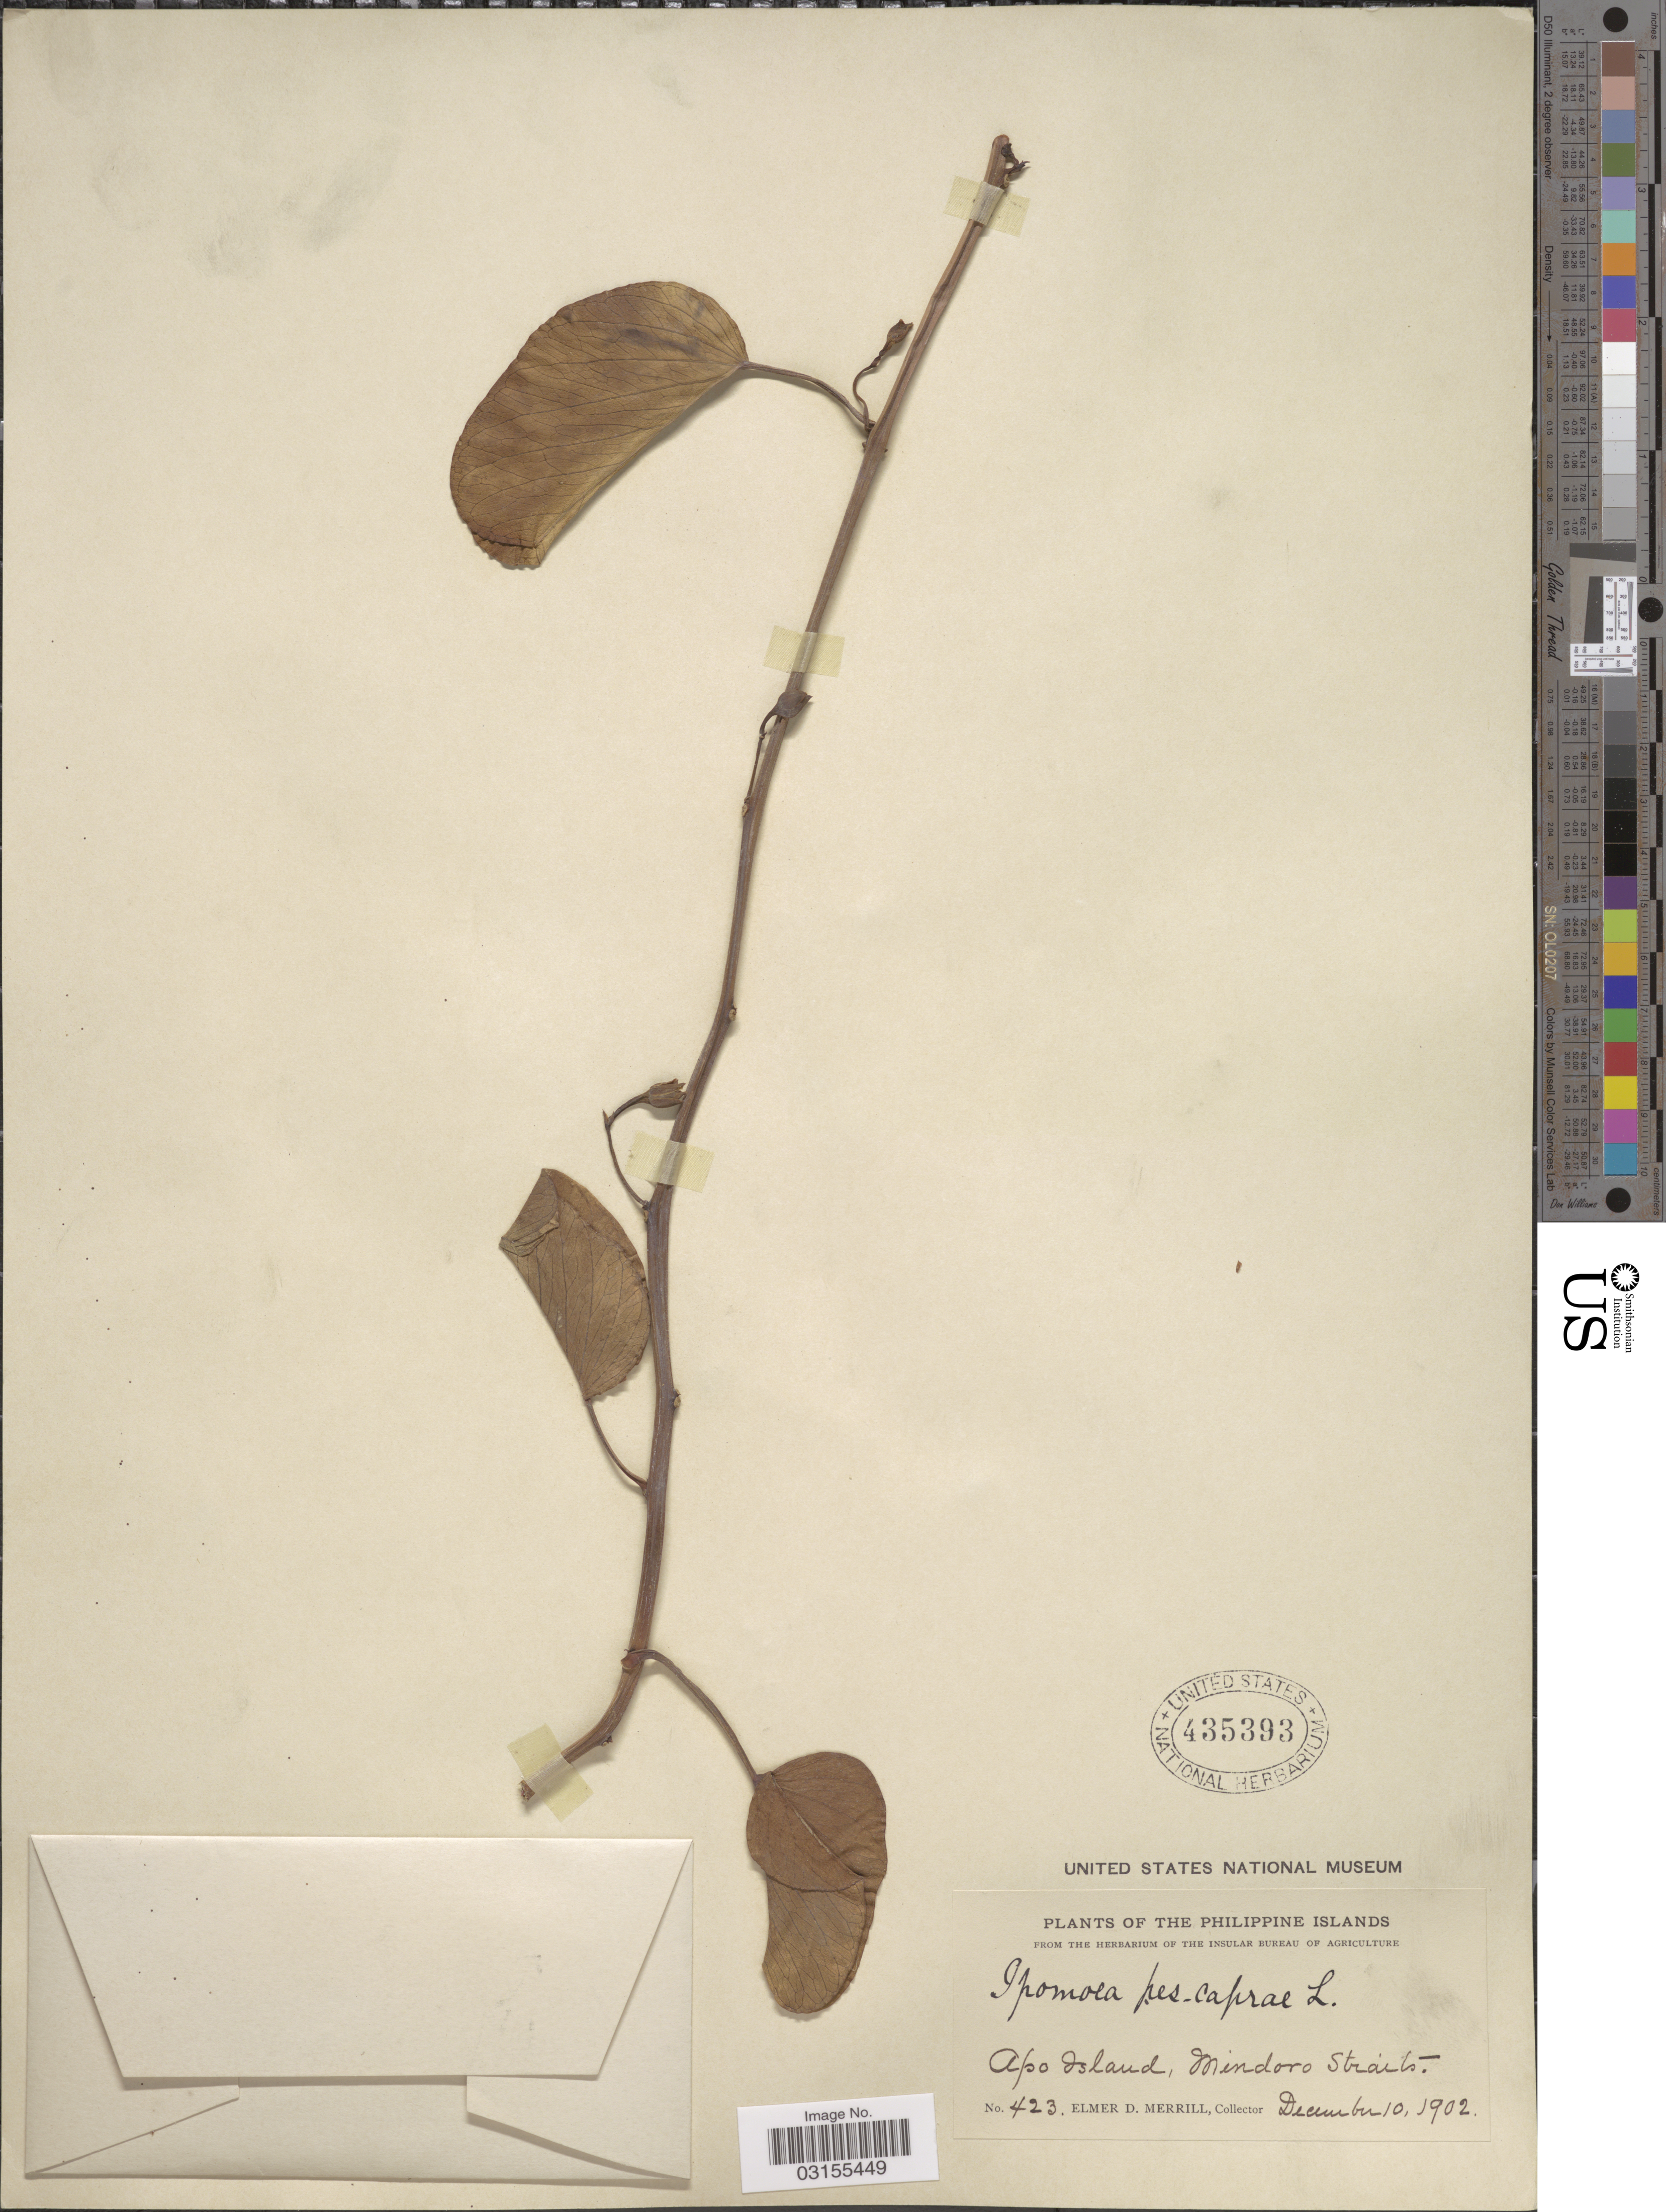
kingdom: Plantae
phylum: Tracheophyta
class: Magnoliopsida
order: Solanales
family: Convolvulaceae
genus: Ipomoea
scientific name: Ipomoea pes-caprae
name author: (L.) R. Br.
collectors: E. D. Merrill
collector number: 423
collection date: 1902-12-10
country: Philippines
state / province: Mimaropa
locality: The Philippine Island. Apo Island, Mindoro Straits.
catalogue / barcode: US 435393